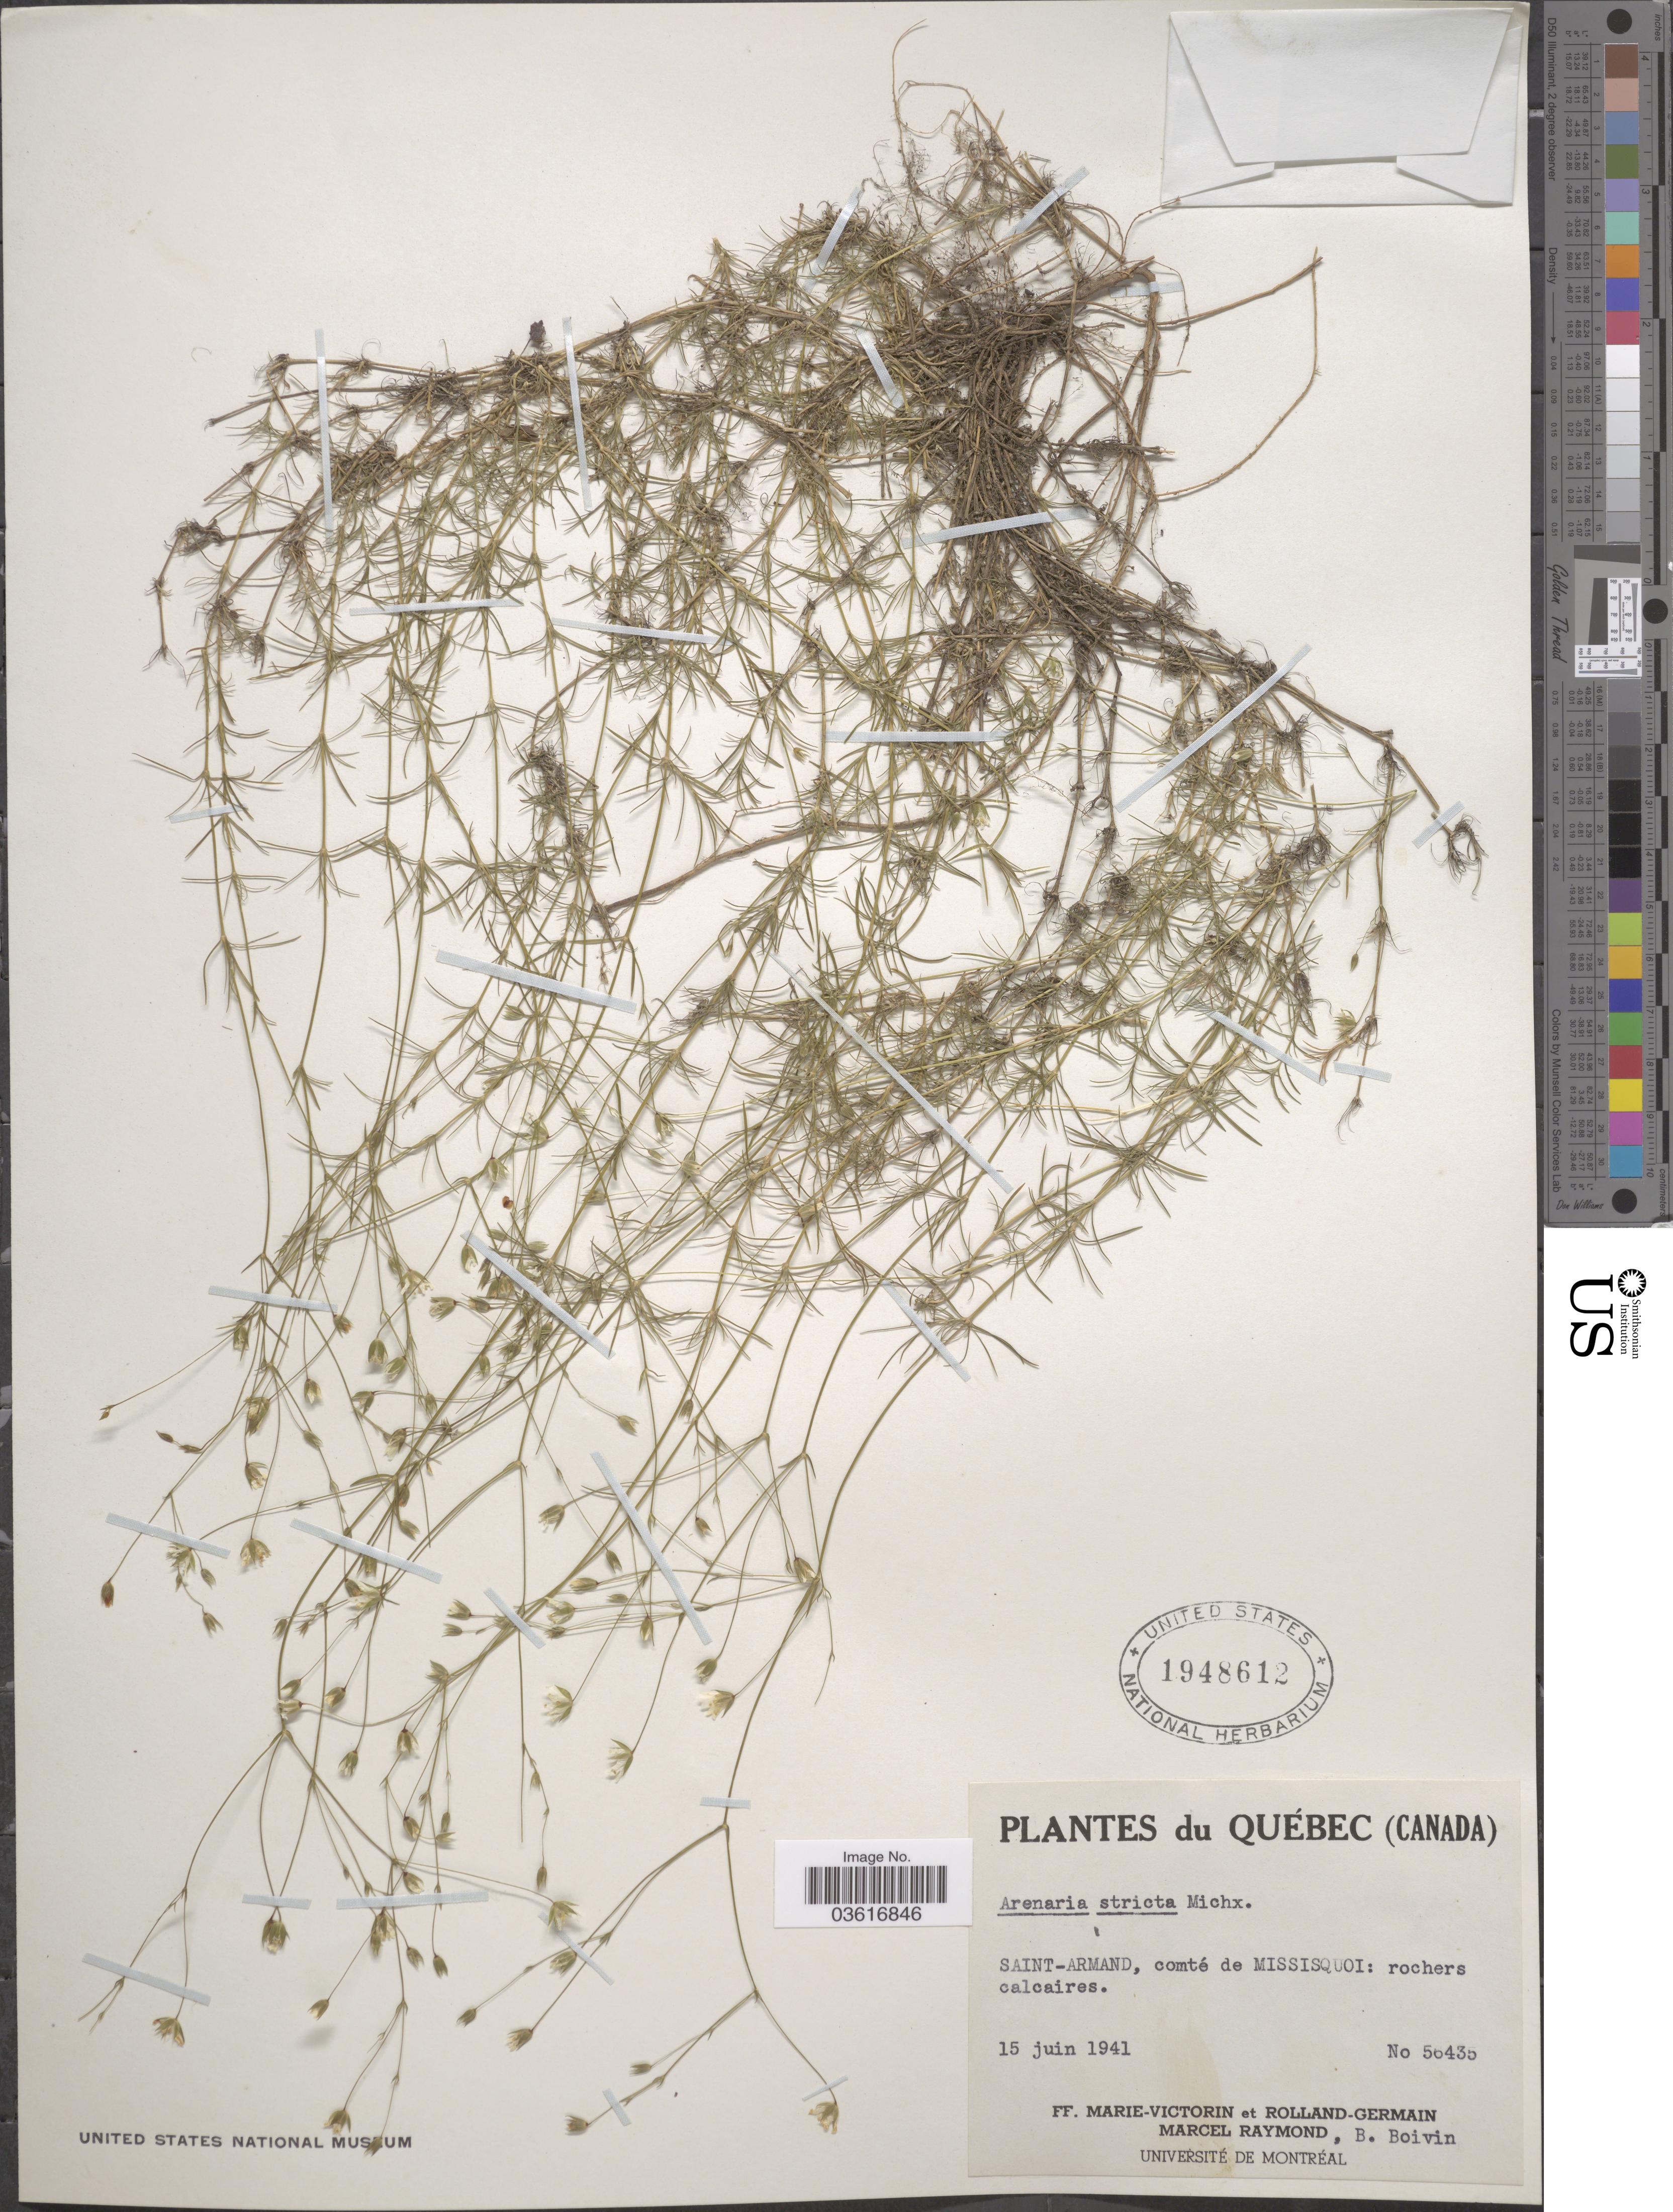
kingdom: Plantae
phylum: Tracheophyta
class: Magnoliopsida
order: Caryophyllales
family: Caryophyllaceae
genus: Minuartia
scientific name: Minuartia stricta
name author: (Sw.) Hiern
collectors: F. Marie-Victorin, Rolland-Germain, M. Raymond & J. R. B. Boivin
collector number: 56435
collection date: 1941-06-15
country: Canada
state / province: Quebec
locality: Saint-Armand, comté de Missisquoi.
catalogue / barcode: US 1948612